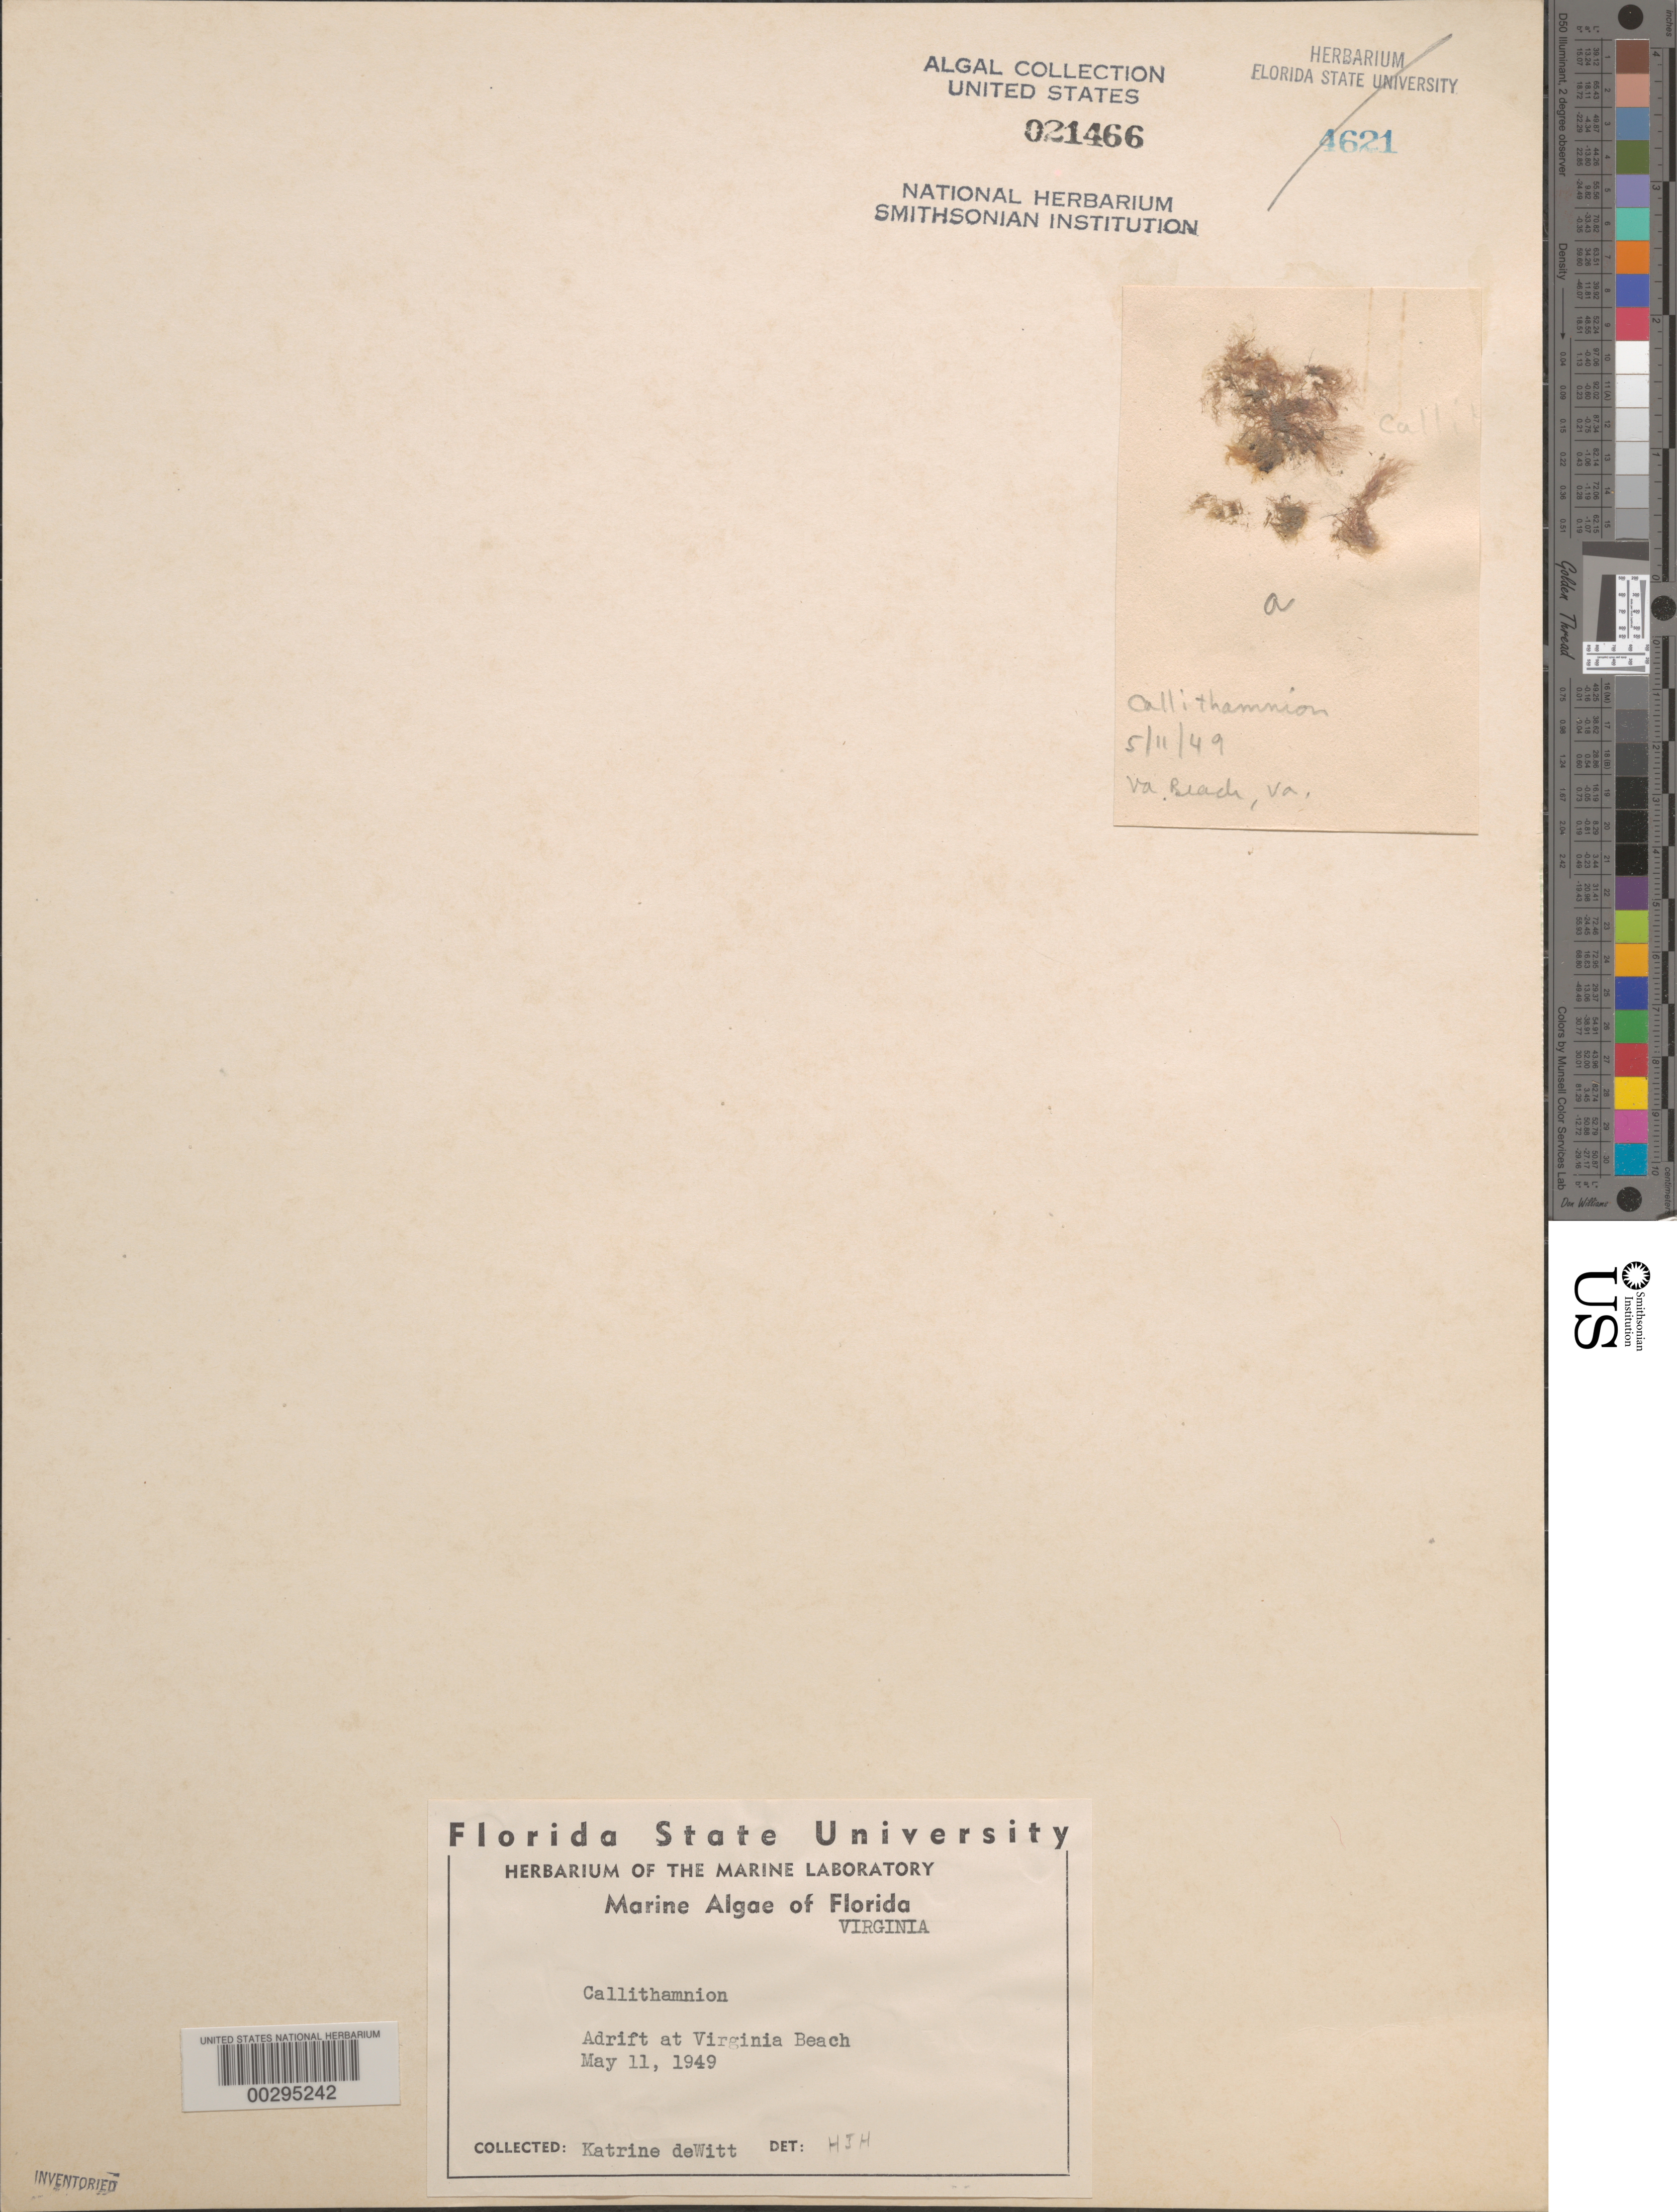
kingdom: Plantae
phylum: Rhodophyta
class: Florideophyceae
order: Ceramiales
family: Callithamniaceae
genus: Callithamnion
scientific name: Callithamnion sp.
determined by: Humm, Harold J.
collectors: K. deWitt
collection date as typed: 11 May 1949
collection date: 1949-05-11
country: United States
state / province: Virginia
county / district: City of Virginia Beach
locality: Virginia Beach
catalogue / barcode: US 21466